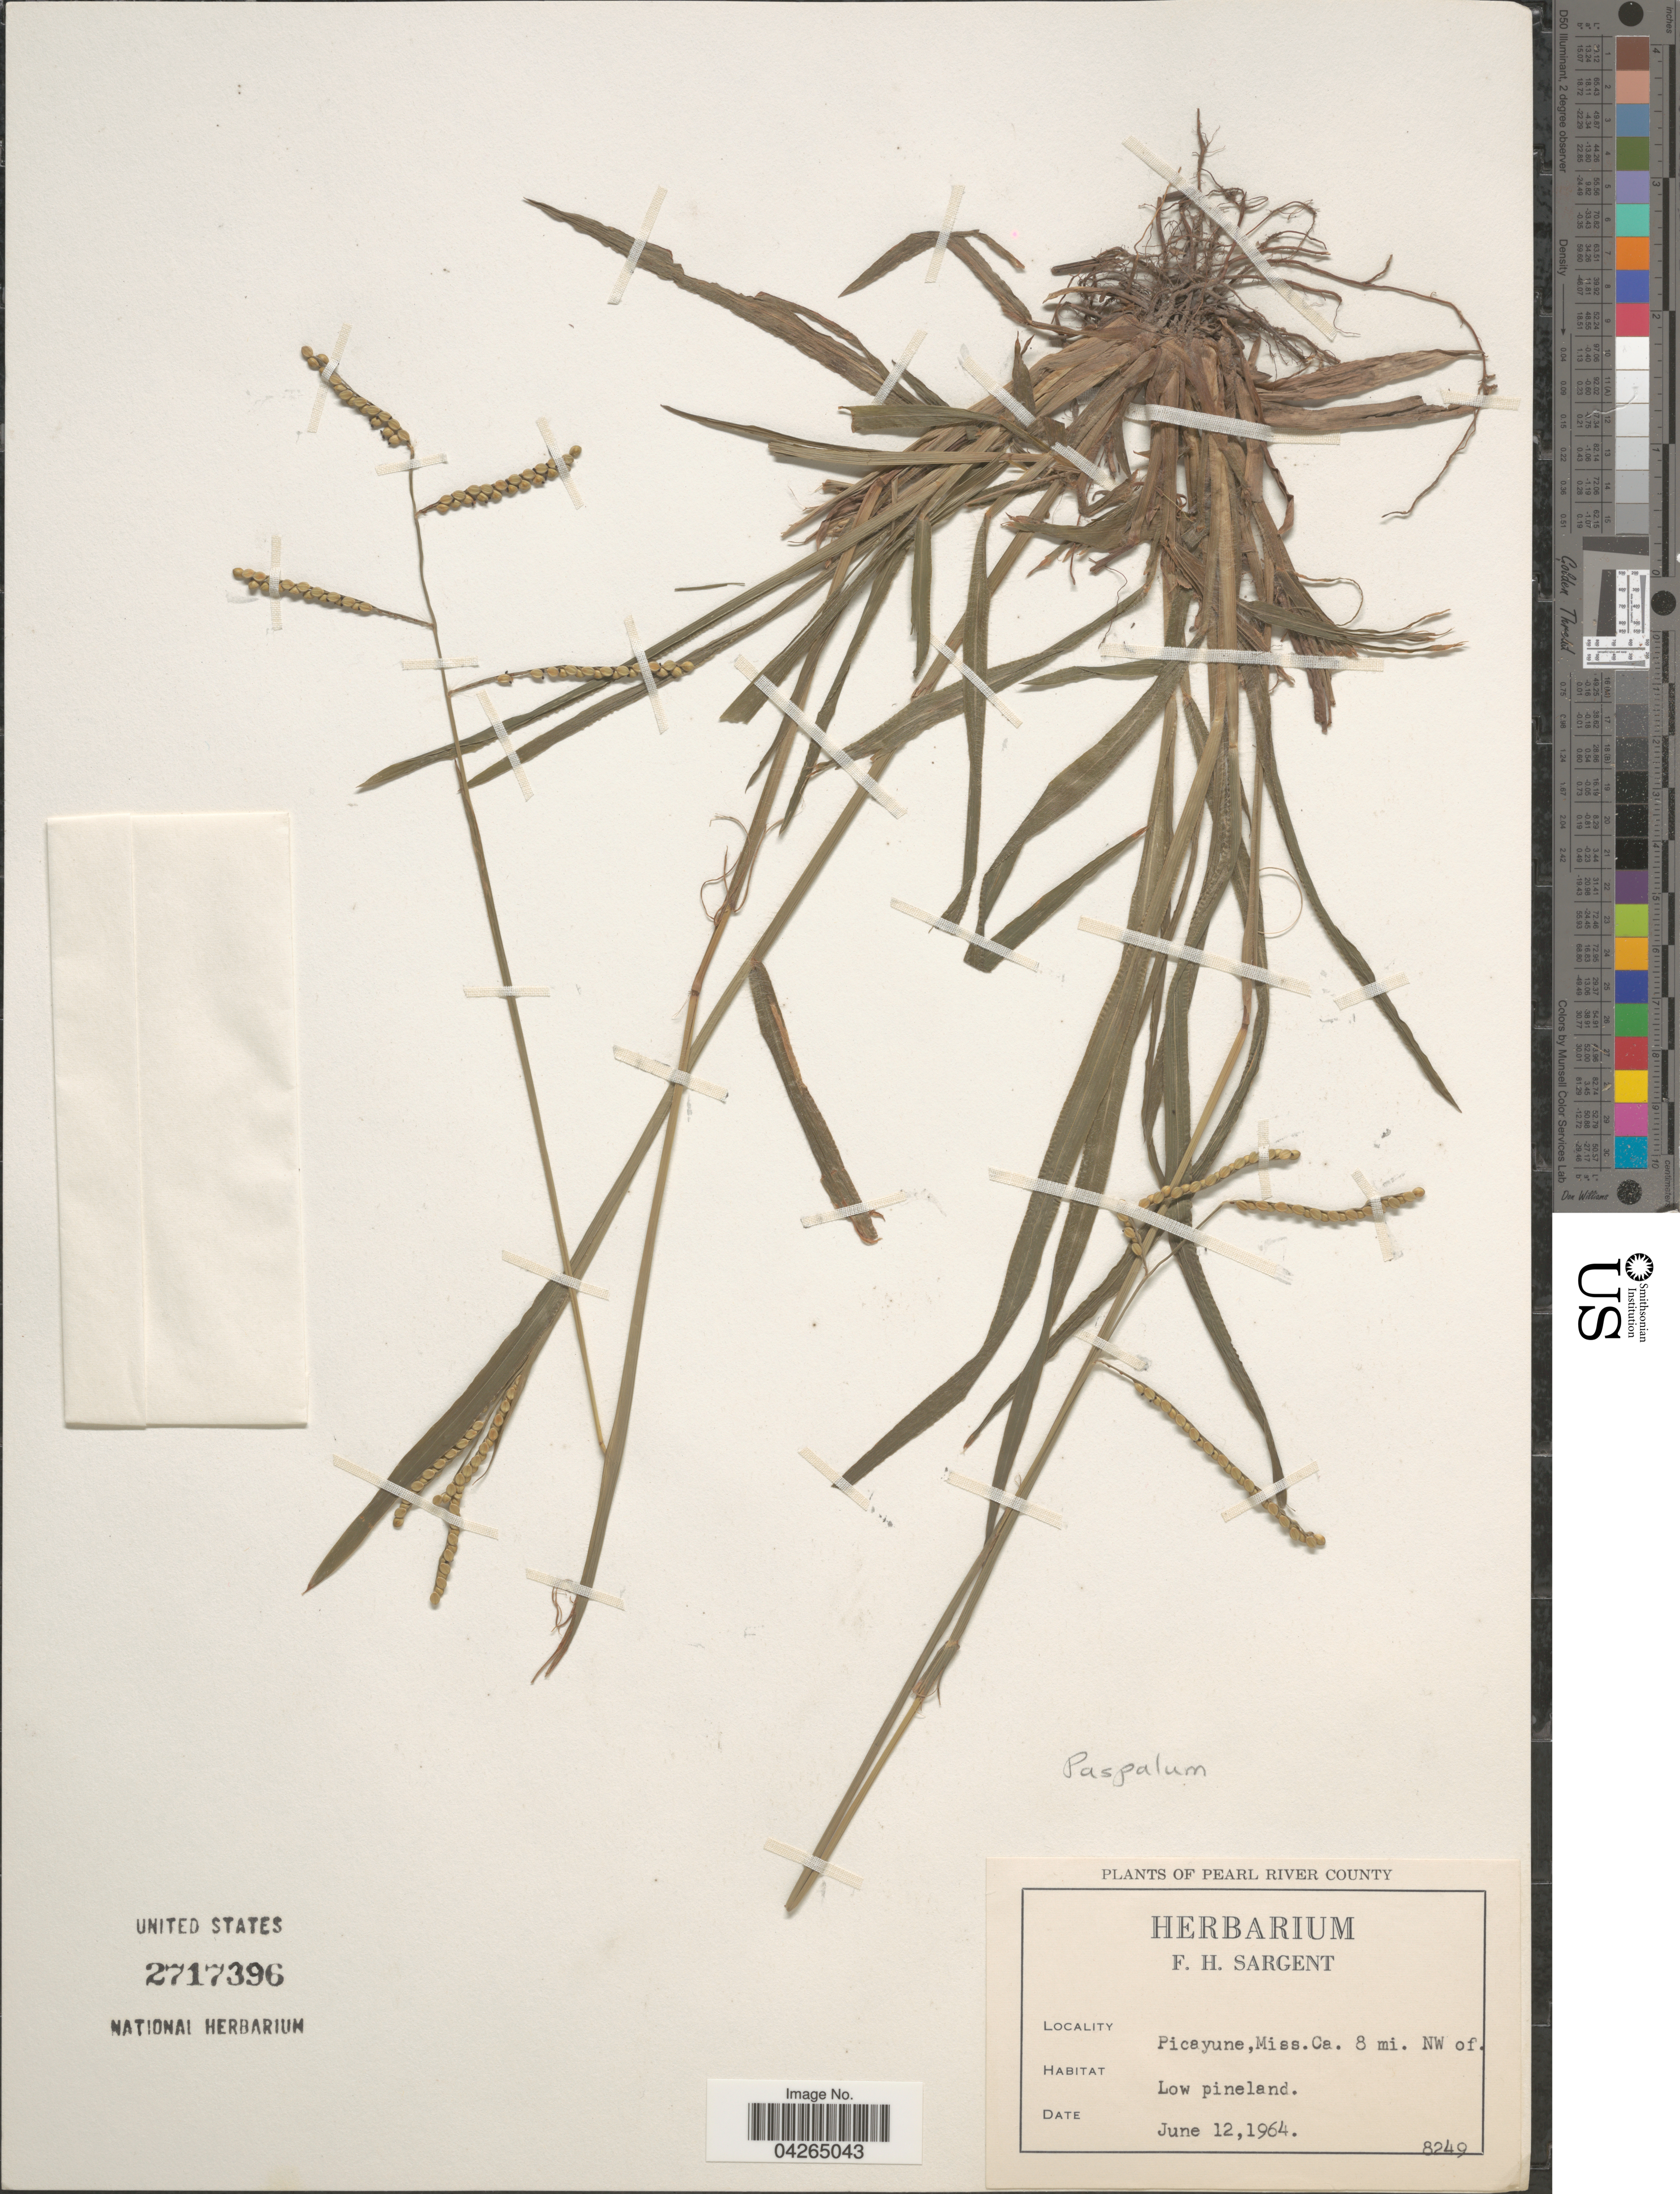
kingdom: Plantae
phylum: Tracheophyta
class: Liliopsida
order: Poales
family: Poaceae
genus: Paspalum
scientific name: Paspalum sp.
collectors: Ex herb. F. H. Sargent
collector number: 8249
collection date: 1964-06-12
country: United States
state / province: Mississippi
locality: Pearl River County. Picayune. Ca. 8 mi. NW of.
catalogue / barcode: US 2717396